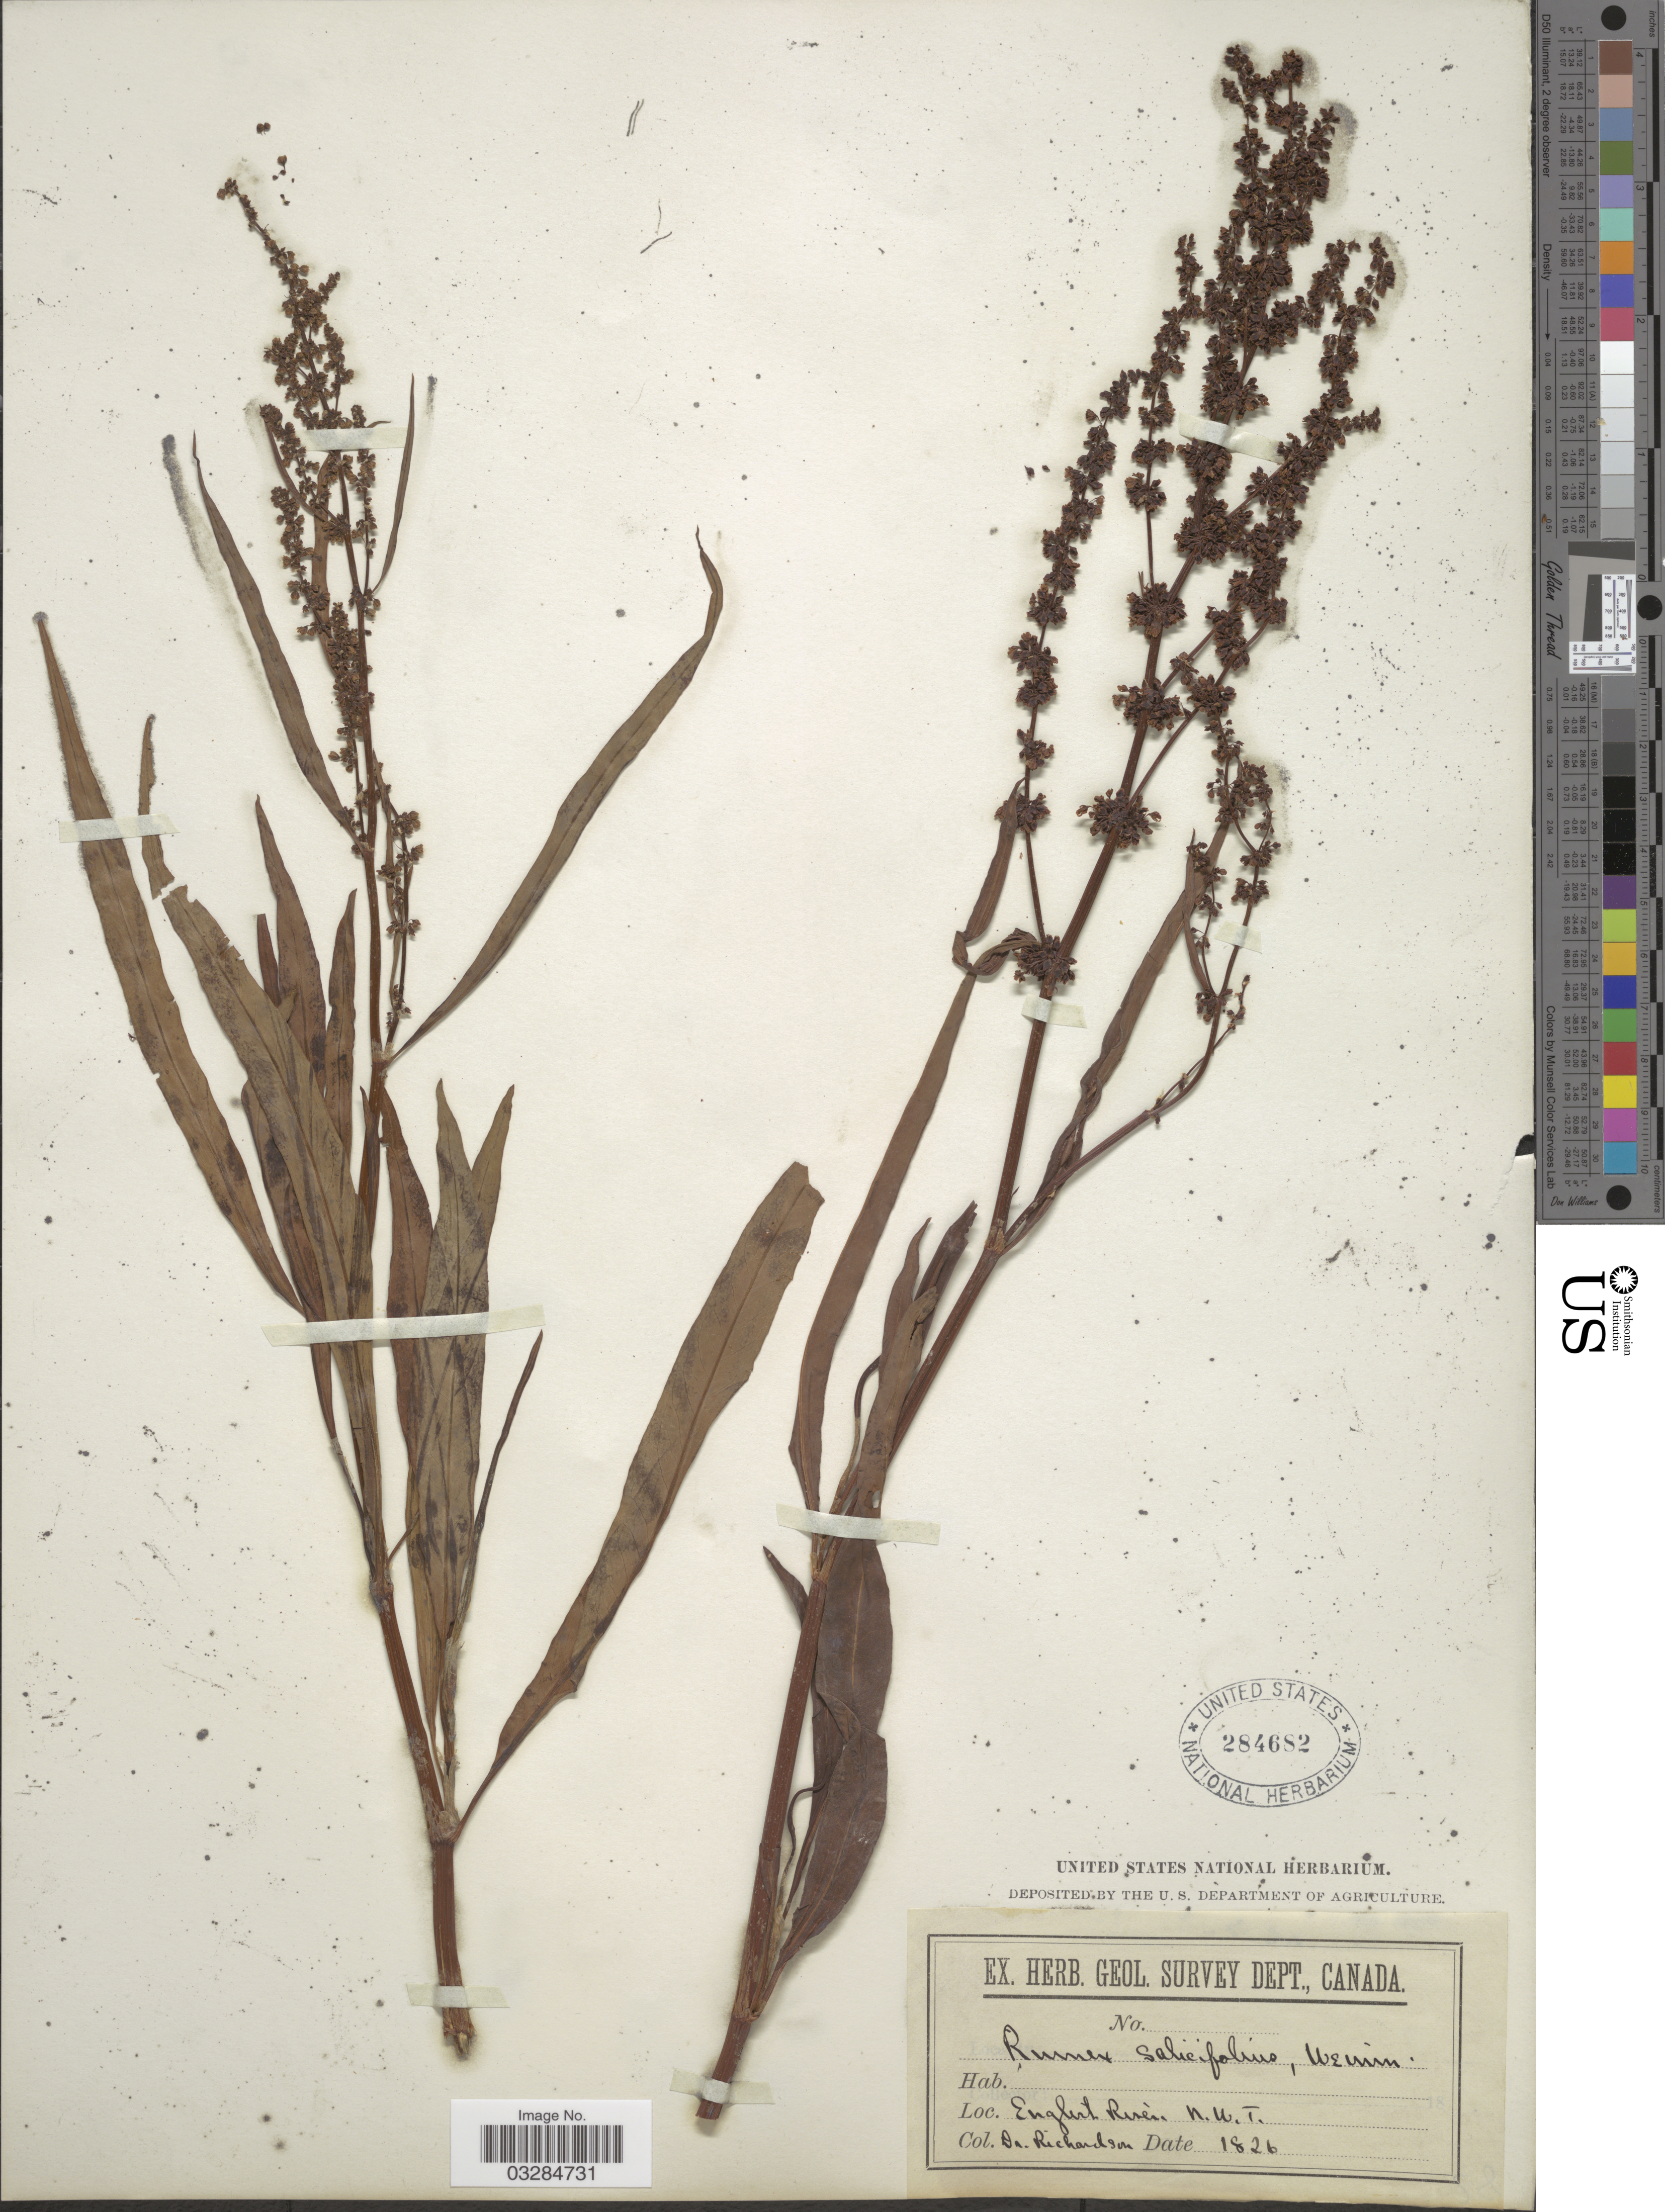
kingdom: Plantae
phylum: Tracheophyta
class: Magnoliopsida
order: Caryophyllales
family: Polygonaceae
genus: Rumex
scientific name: Rumex triangulivalvis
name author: (Danser) Rech. f.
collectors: Richardson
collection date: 1826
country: Canada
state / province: Northwest Territories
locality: Englert River. N. W. T.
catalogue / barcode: US 284682